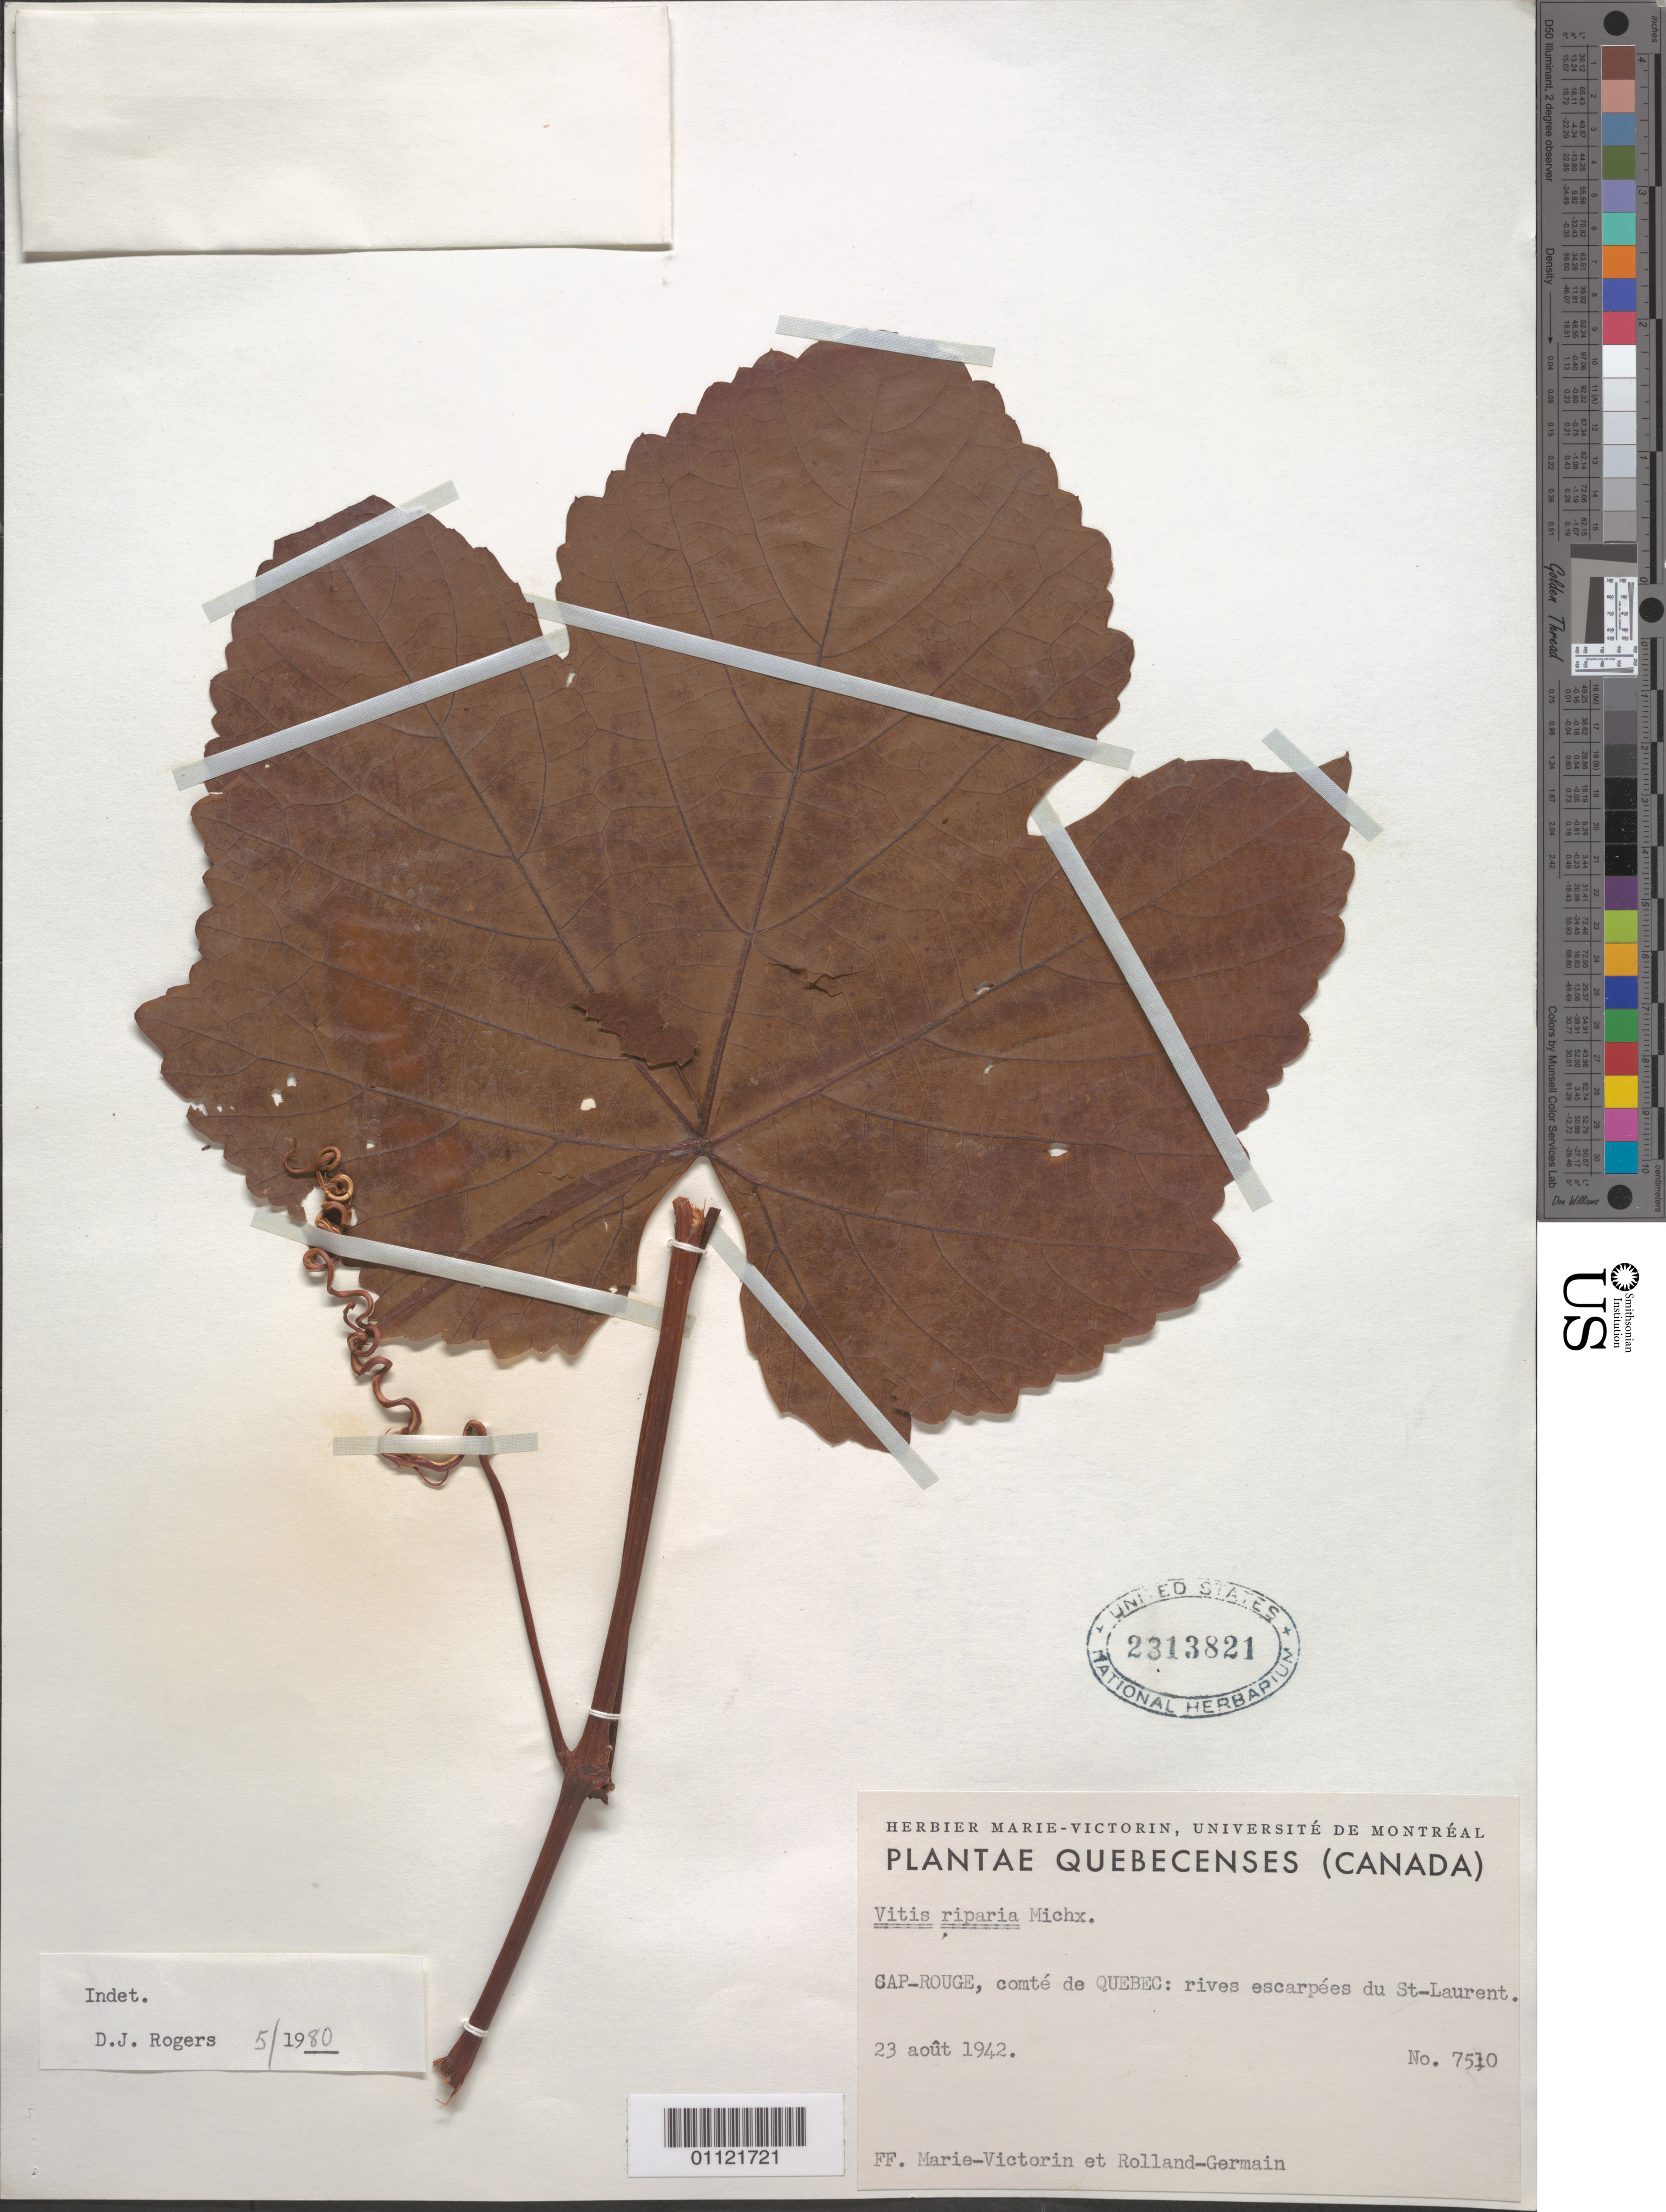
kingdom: Plantae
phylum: Tracheophyta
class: Magnoliopsida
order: Vitales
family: Vitaceae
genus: Vitis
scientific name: Vitis sp.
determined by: Rogers, D. J.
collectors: Fr. Marie-Victorin & Rolland-Germain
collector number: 7510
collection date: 1942-08-23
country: Canada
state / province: Quebec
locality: rivers excarpees du St-Laurent.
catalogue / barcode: US 2313821